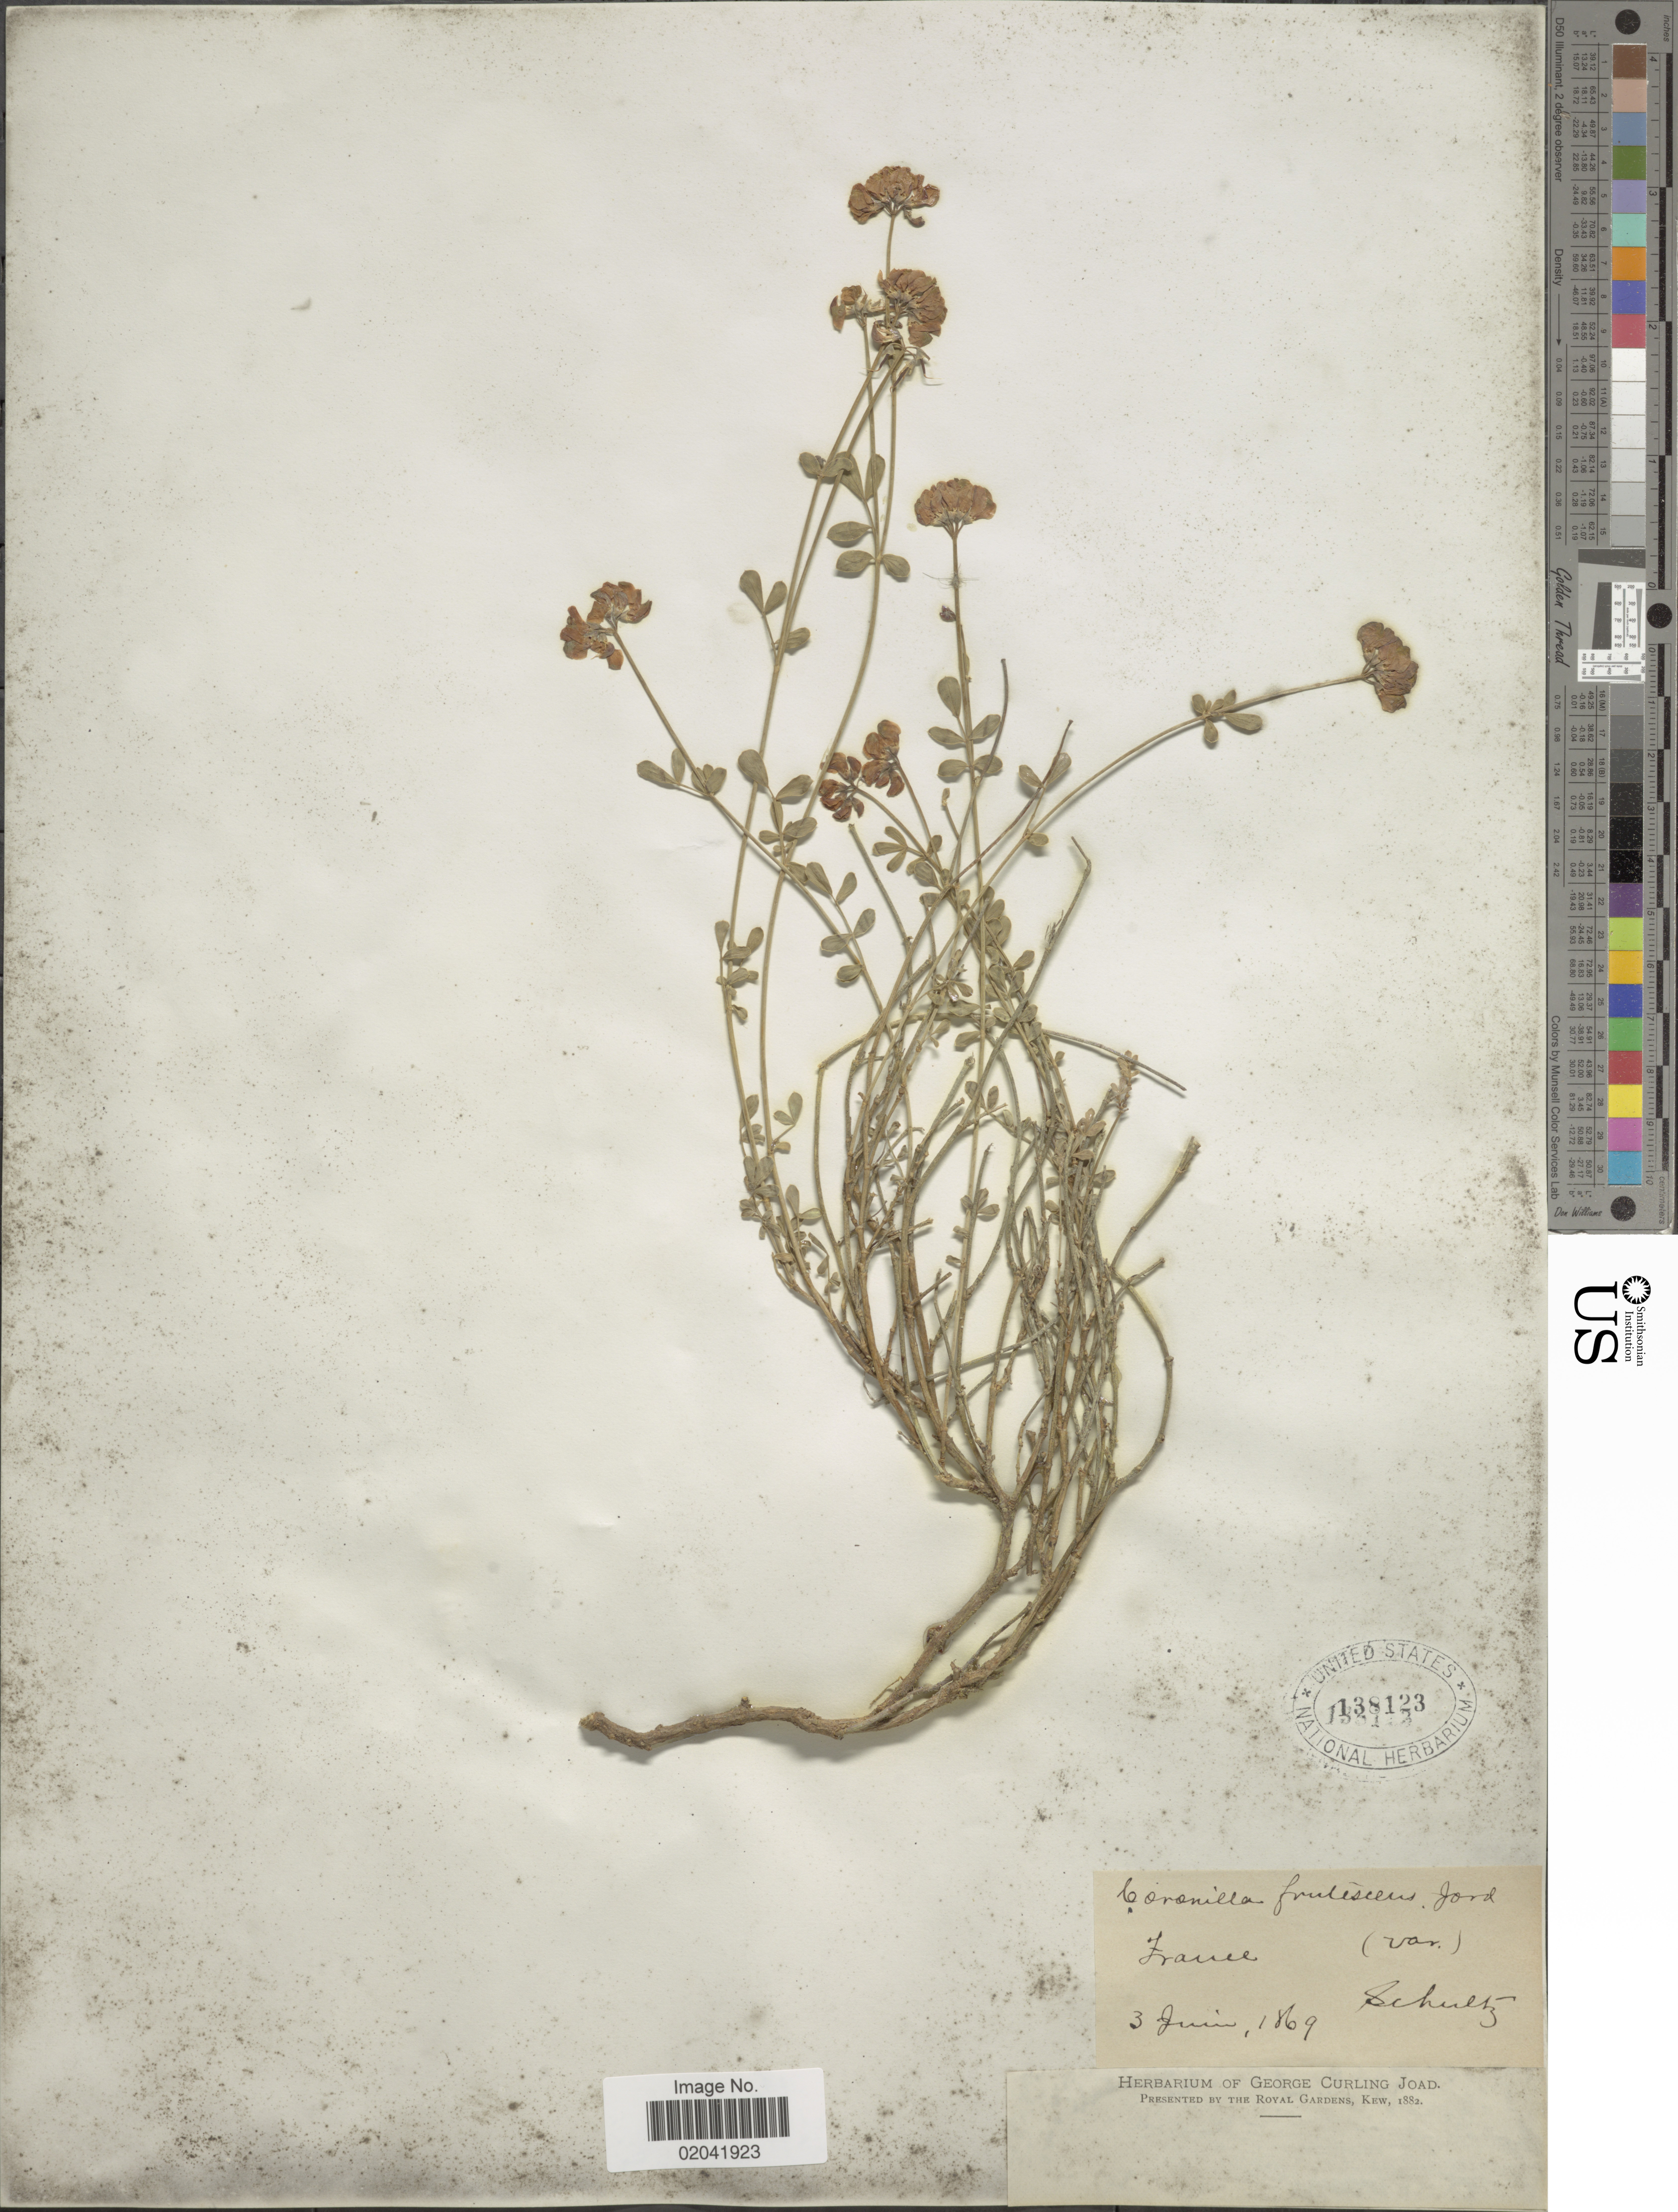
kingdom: Plantae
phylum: Tracheophyta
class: Magnoliopsida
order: Fabales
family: Fabaceae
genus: Coronilla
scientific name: Coronilla fruticans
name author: Jord.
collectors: -. Schultz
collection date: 1869-06-03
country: France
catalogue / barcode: US 138123